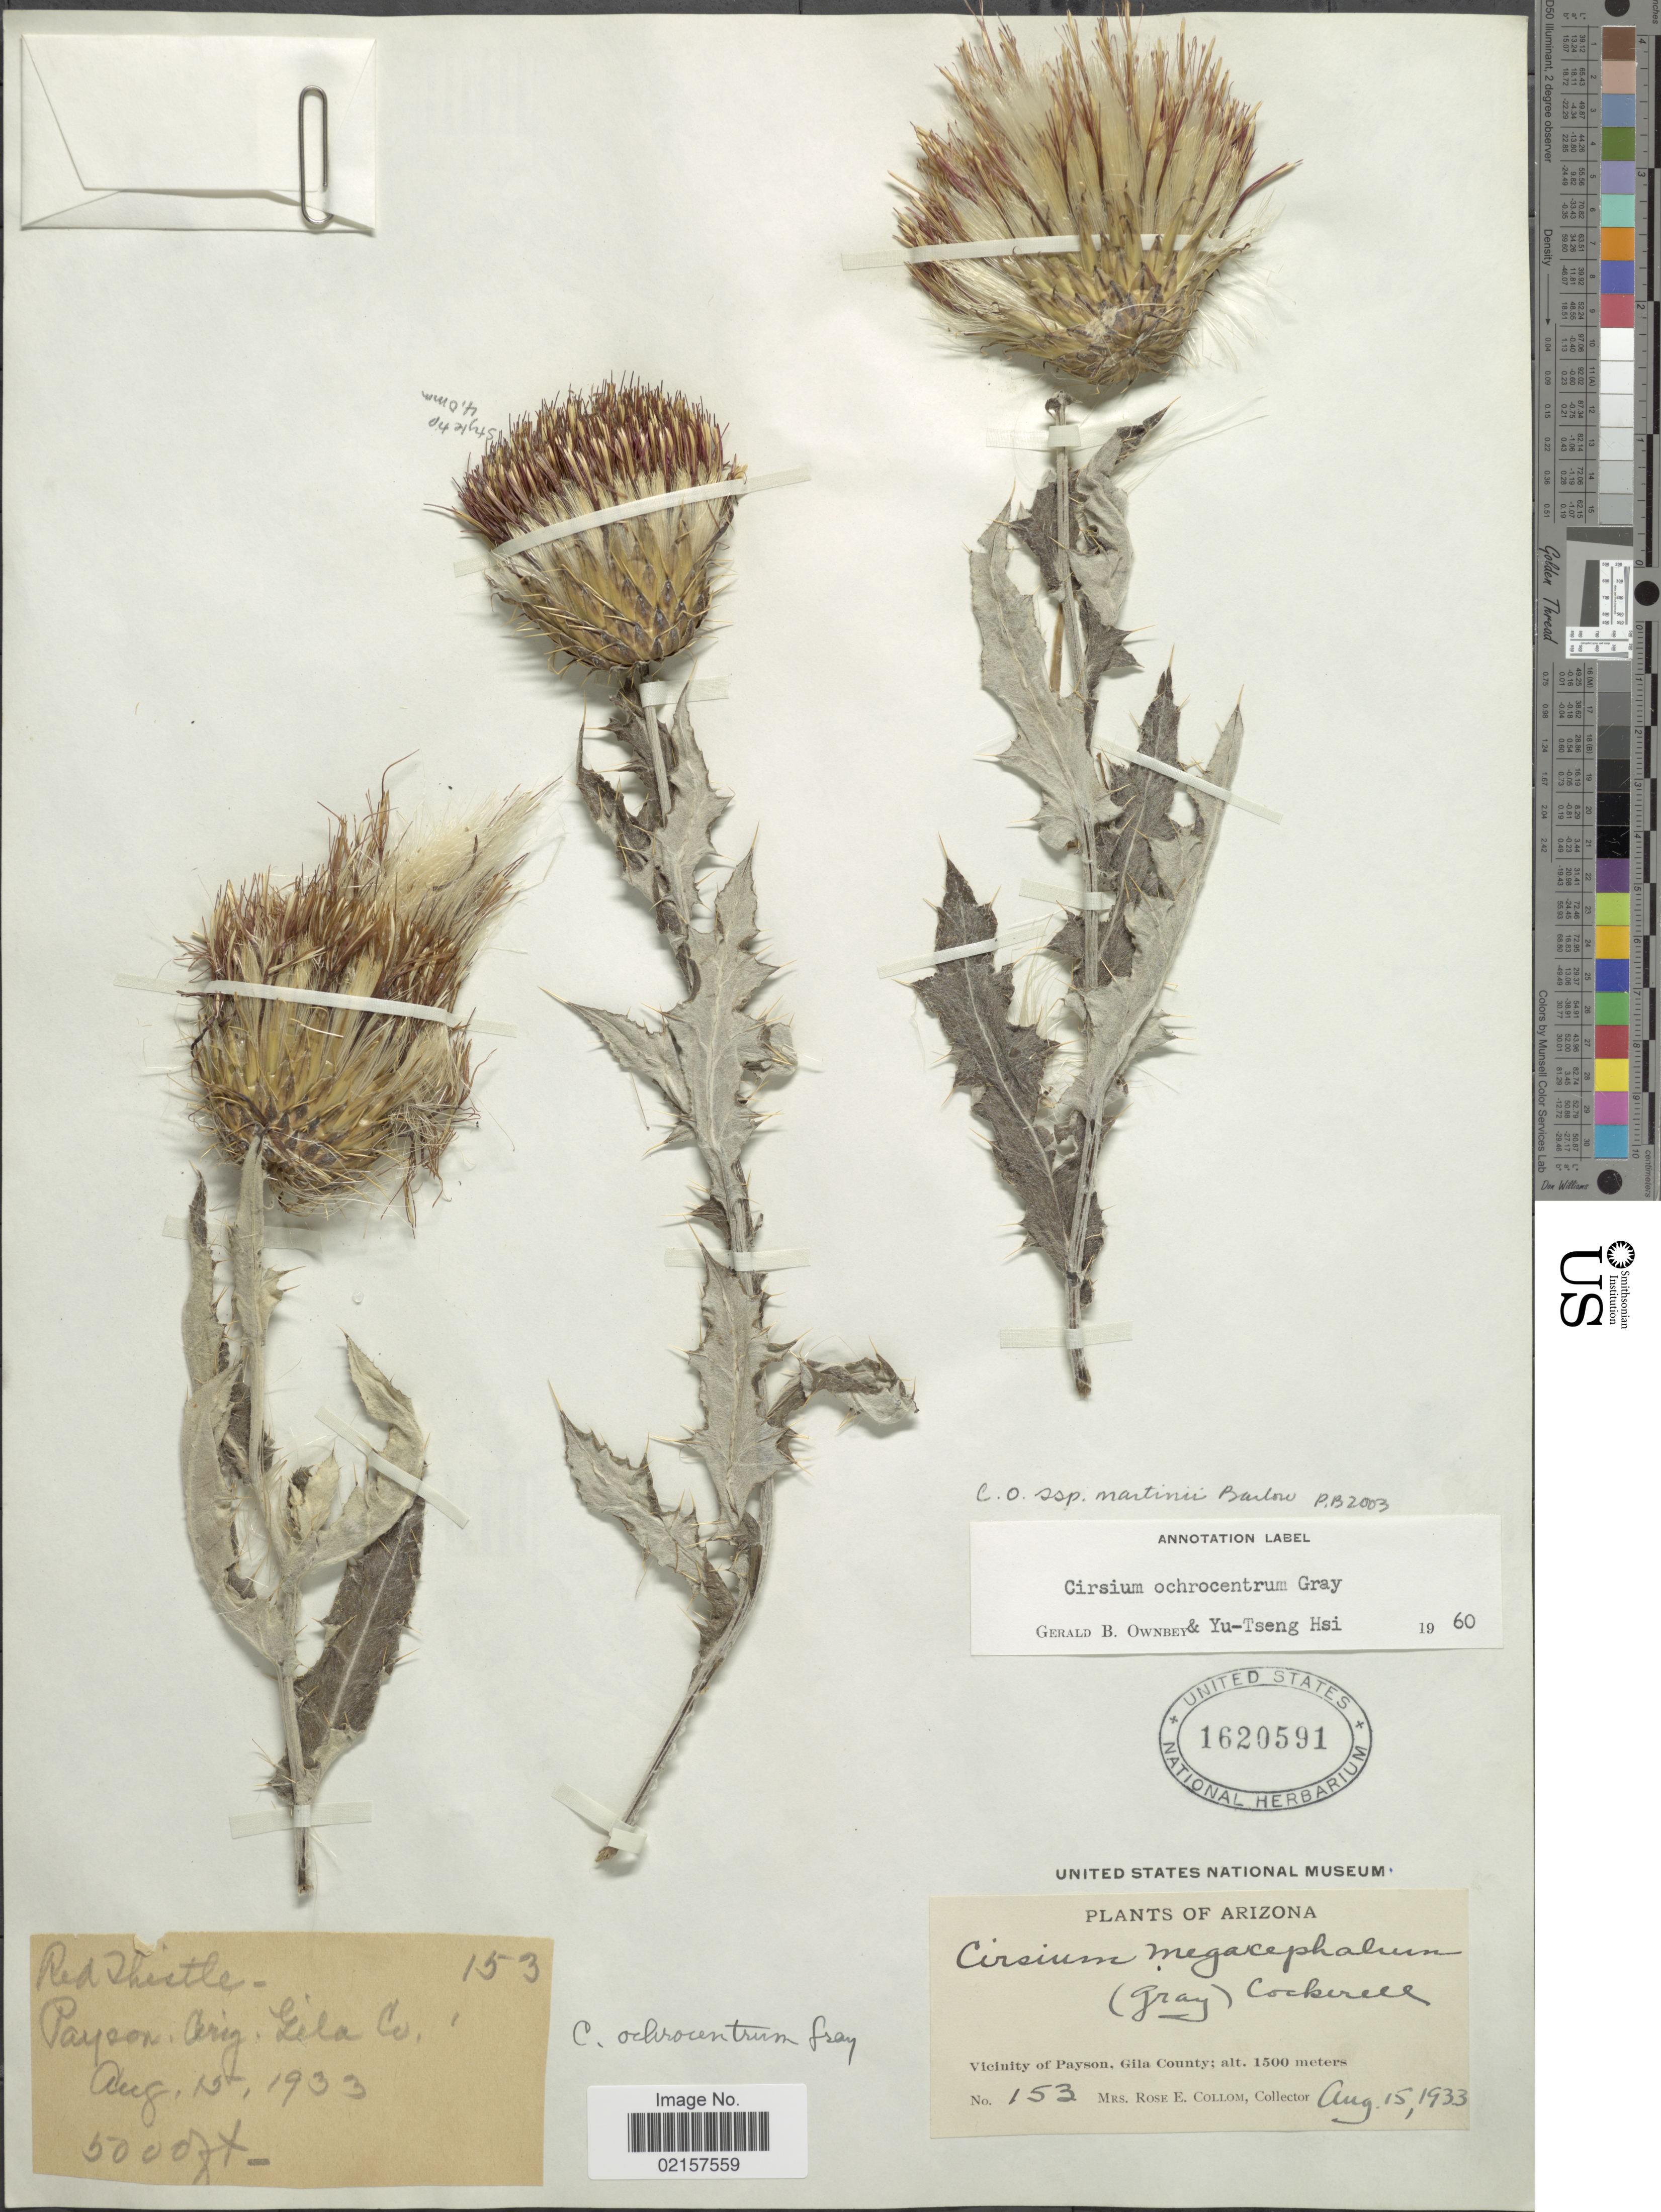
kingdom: Plantae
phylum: Tracheophyta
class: Magnoliopsida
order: Asterales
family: Asteraceae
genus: Cirsium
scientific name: Cirsium ochrocentrum subsp. martinii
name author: Barlow-Irick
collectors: R. E. Collom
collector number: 153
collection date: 1933-08-15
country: United States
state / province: Arizona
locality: Vicinity of payson, Gila County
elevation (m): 1500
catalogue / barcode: US 1620591